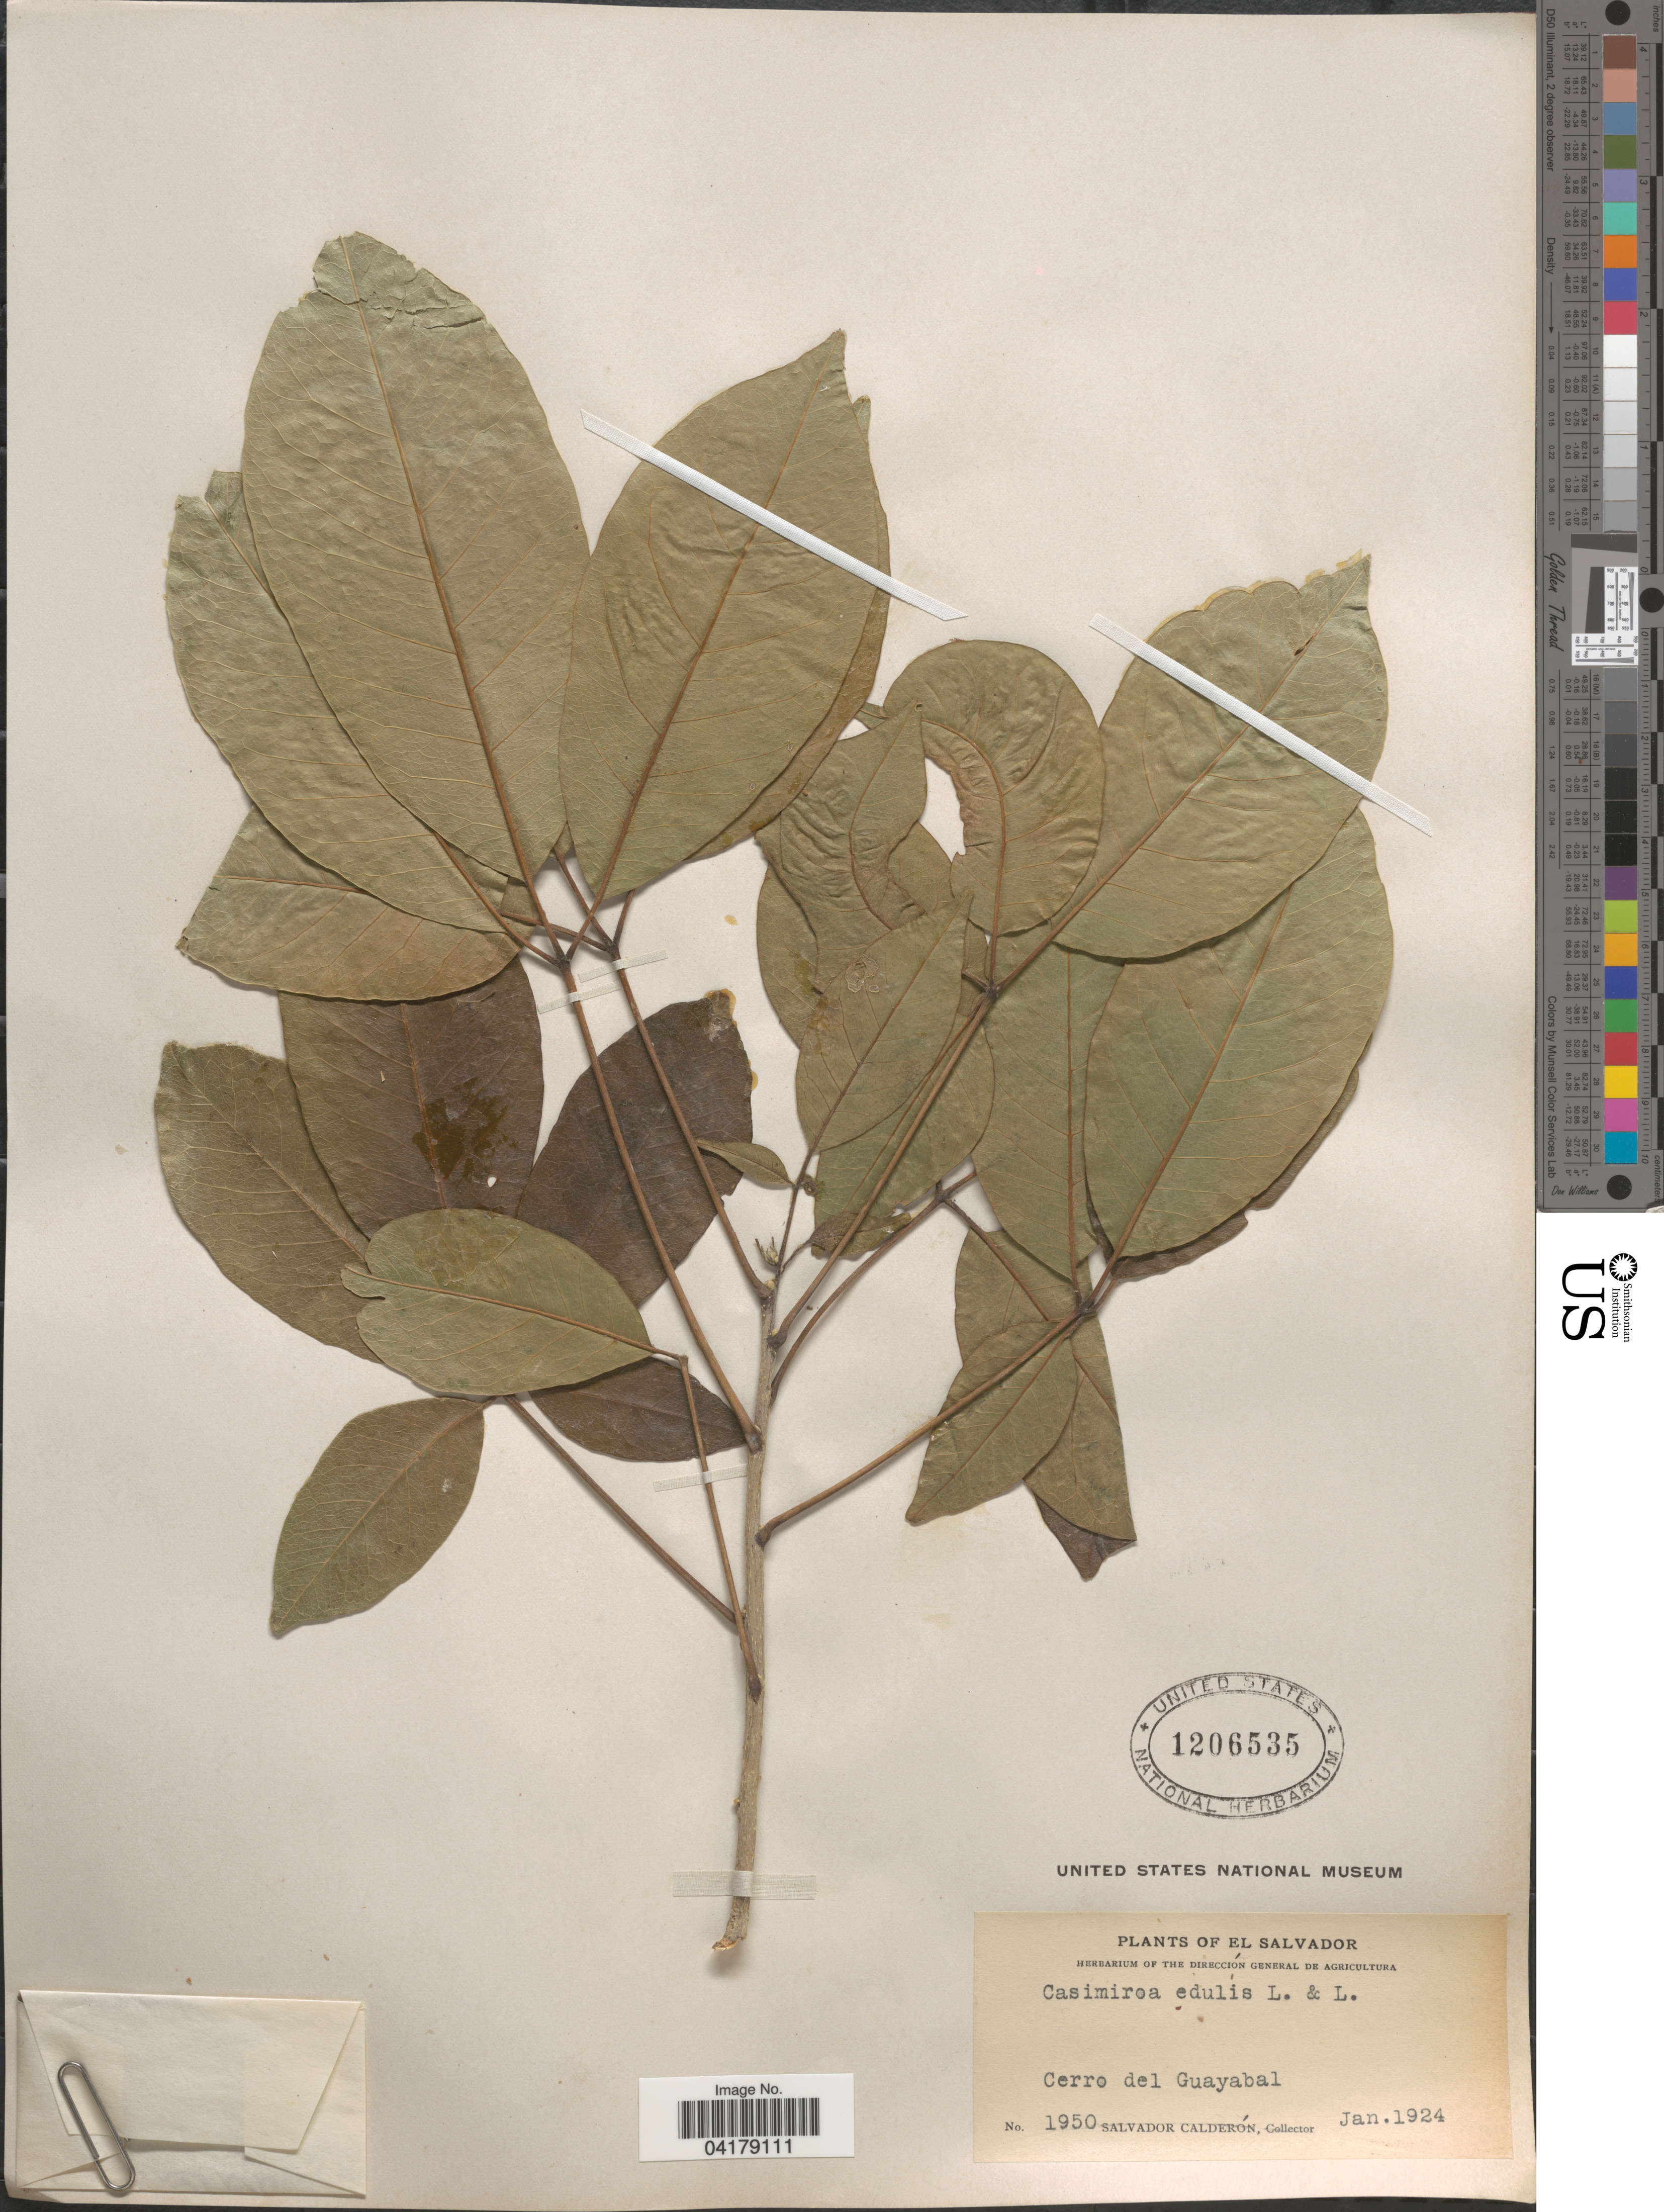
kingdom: Plantae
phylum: Tracheophyta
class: Magnoliopsida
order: Sapindales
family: Rutaceae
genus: Casimiroa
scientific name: Casimiroa edulis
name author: La Llave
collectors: S. Calderón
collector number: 1950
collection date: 1924-01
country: El Salvador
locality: Cerro del Guayabal.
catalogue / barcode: US 1206535